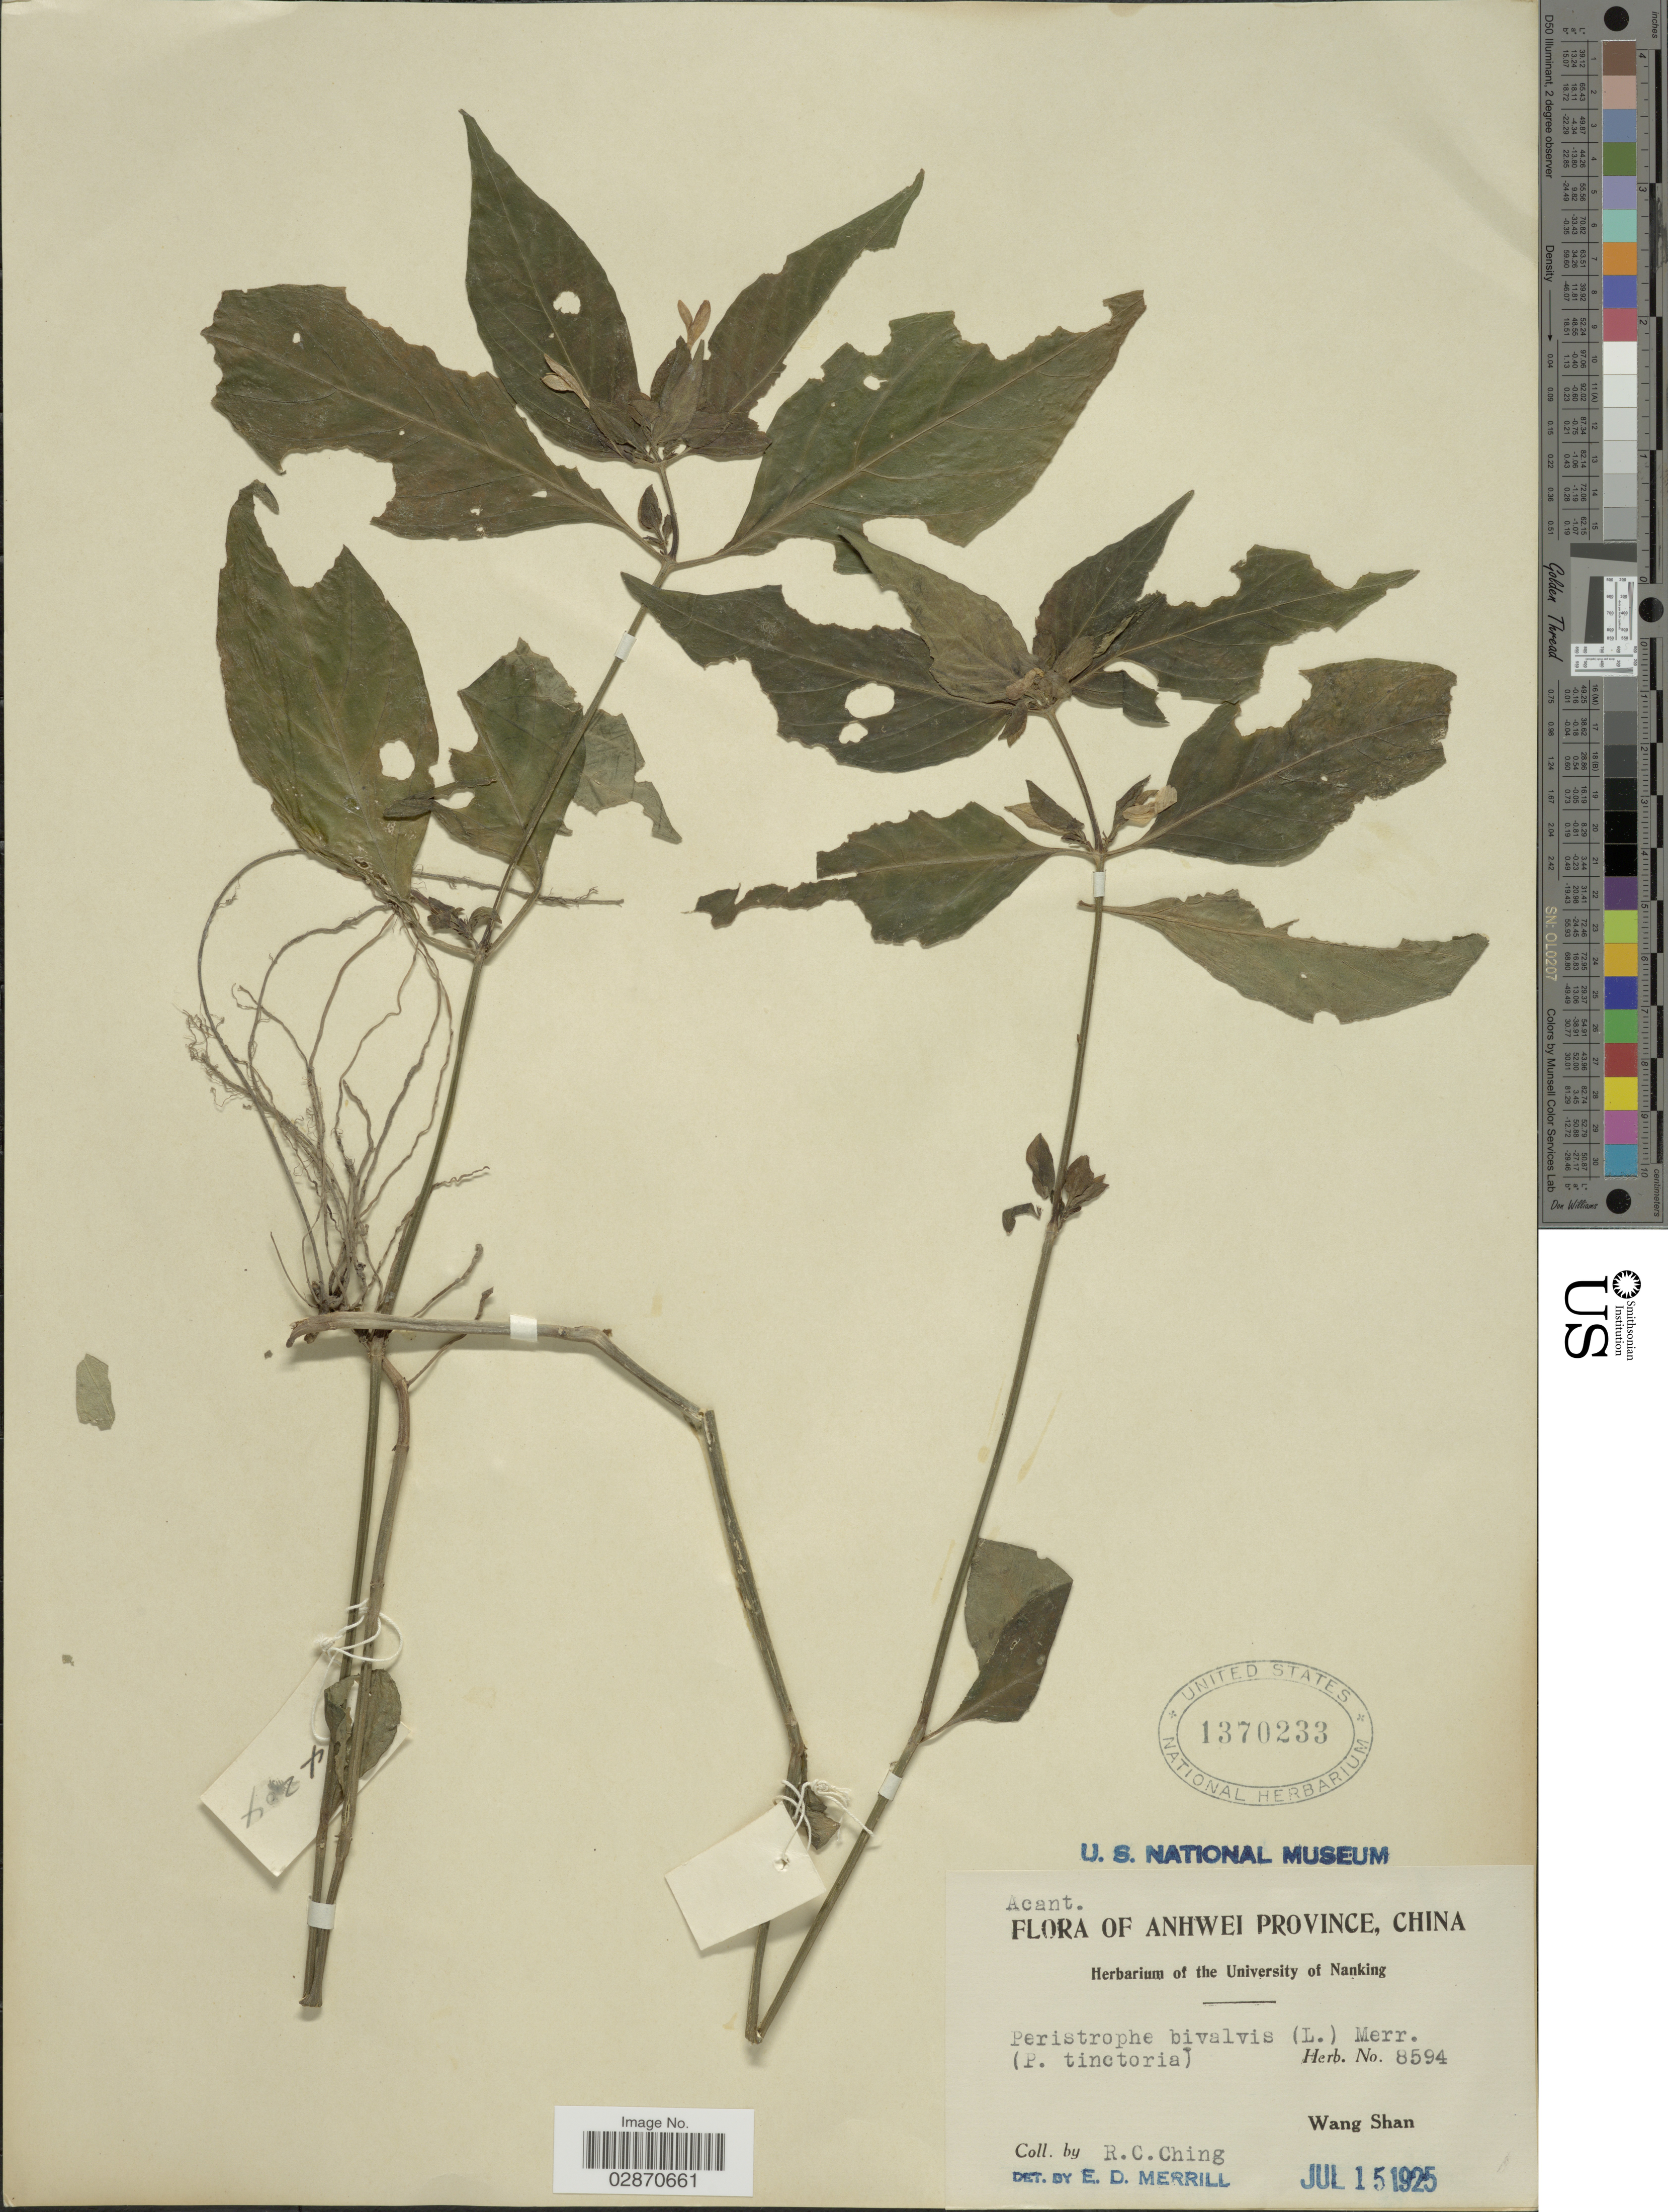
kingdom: Plantae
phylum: Tracheophyta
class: Magnoliopsida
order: Lamiales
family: Acanthaceae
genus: Peristrophe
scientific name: Peristrophe bivalvis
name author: (L.) Merr.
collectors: R. C. Ching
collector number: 8594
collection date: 1925-07-15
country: China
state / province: Anhui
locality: Anhwei Province. Wang Shan.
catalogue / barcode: US 1370233